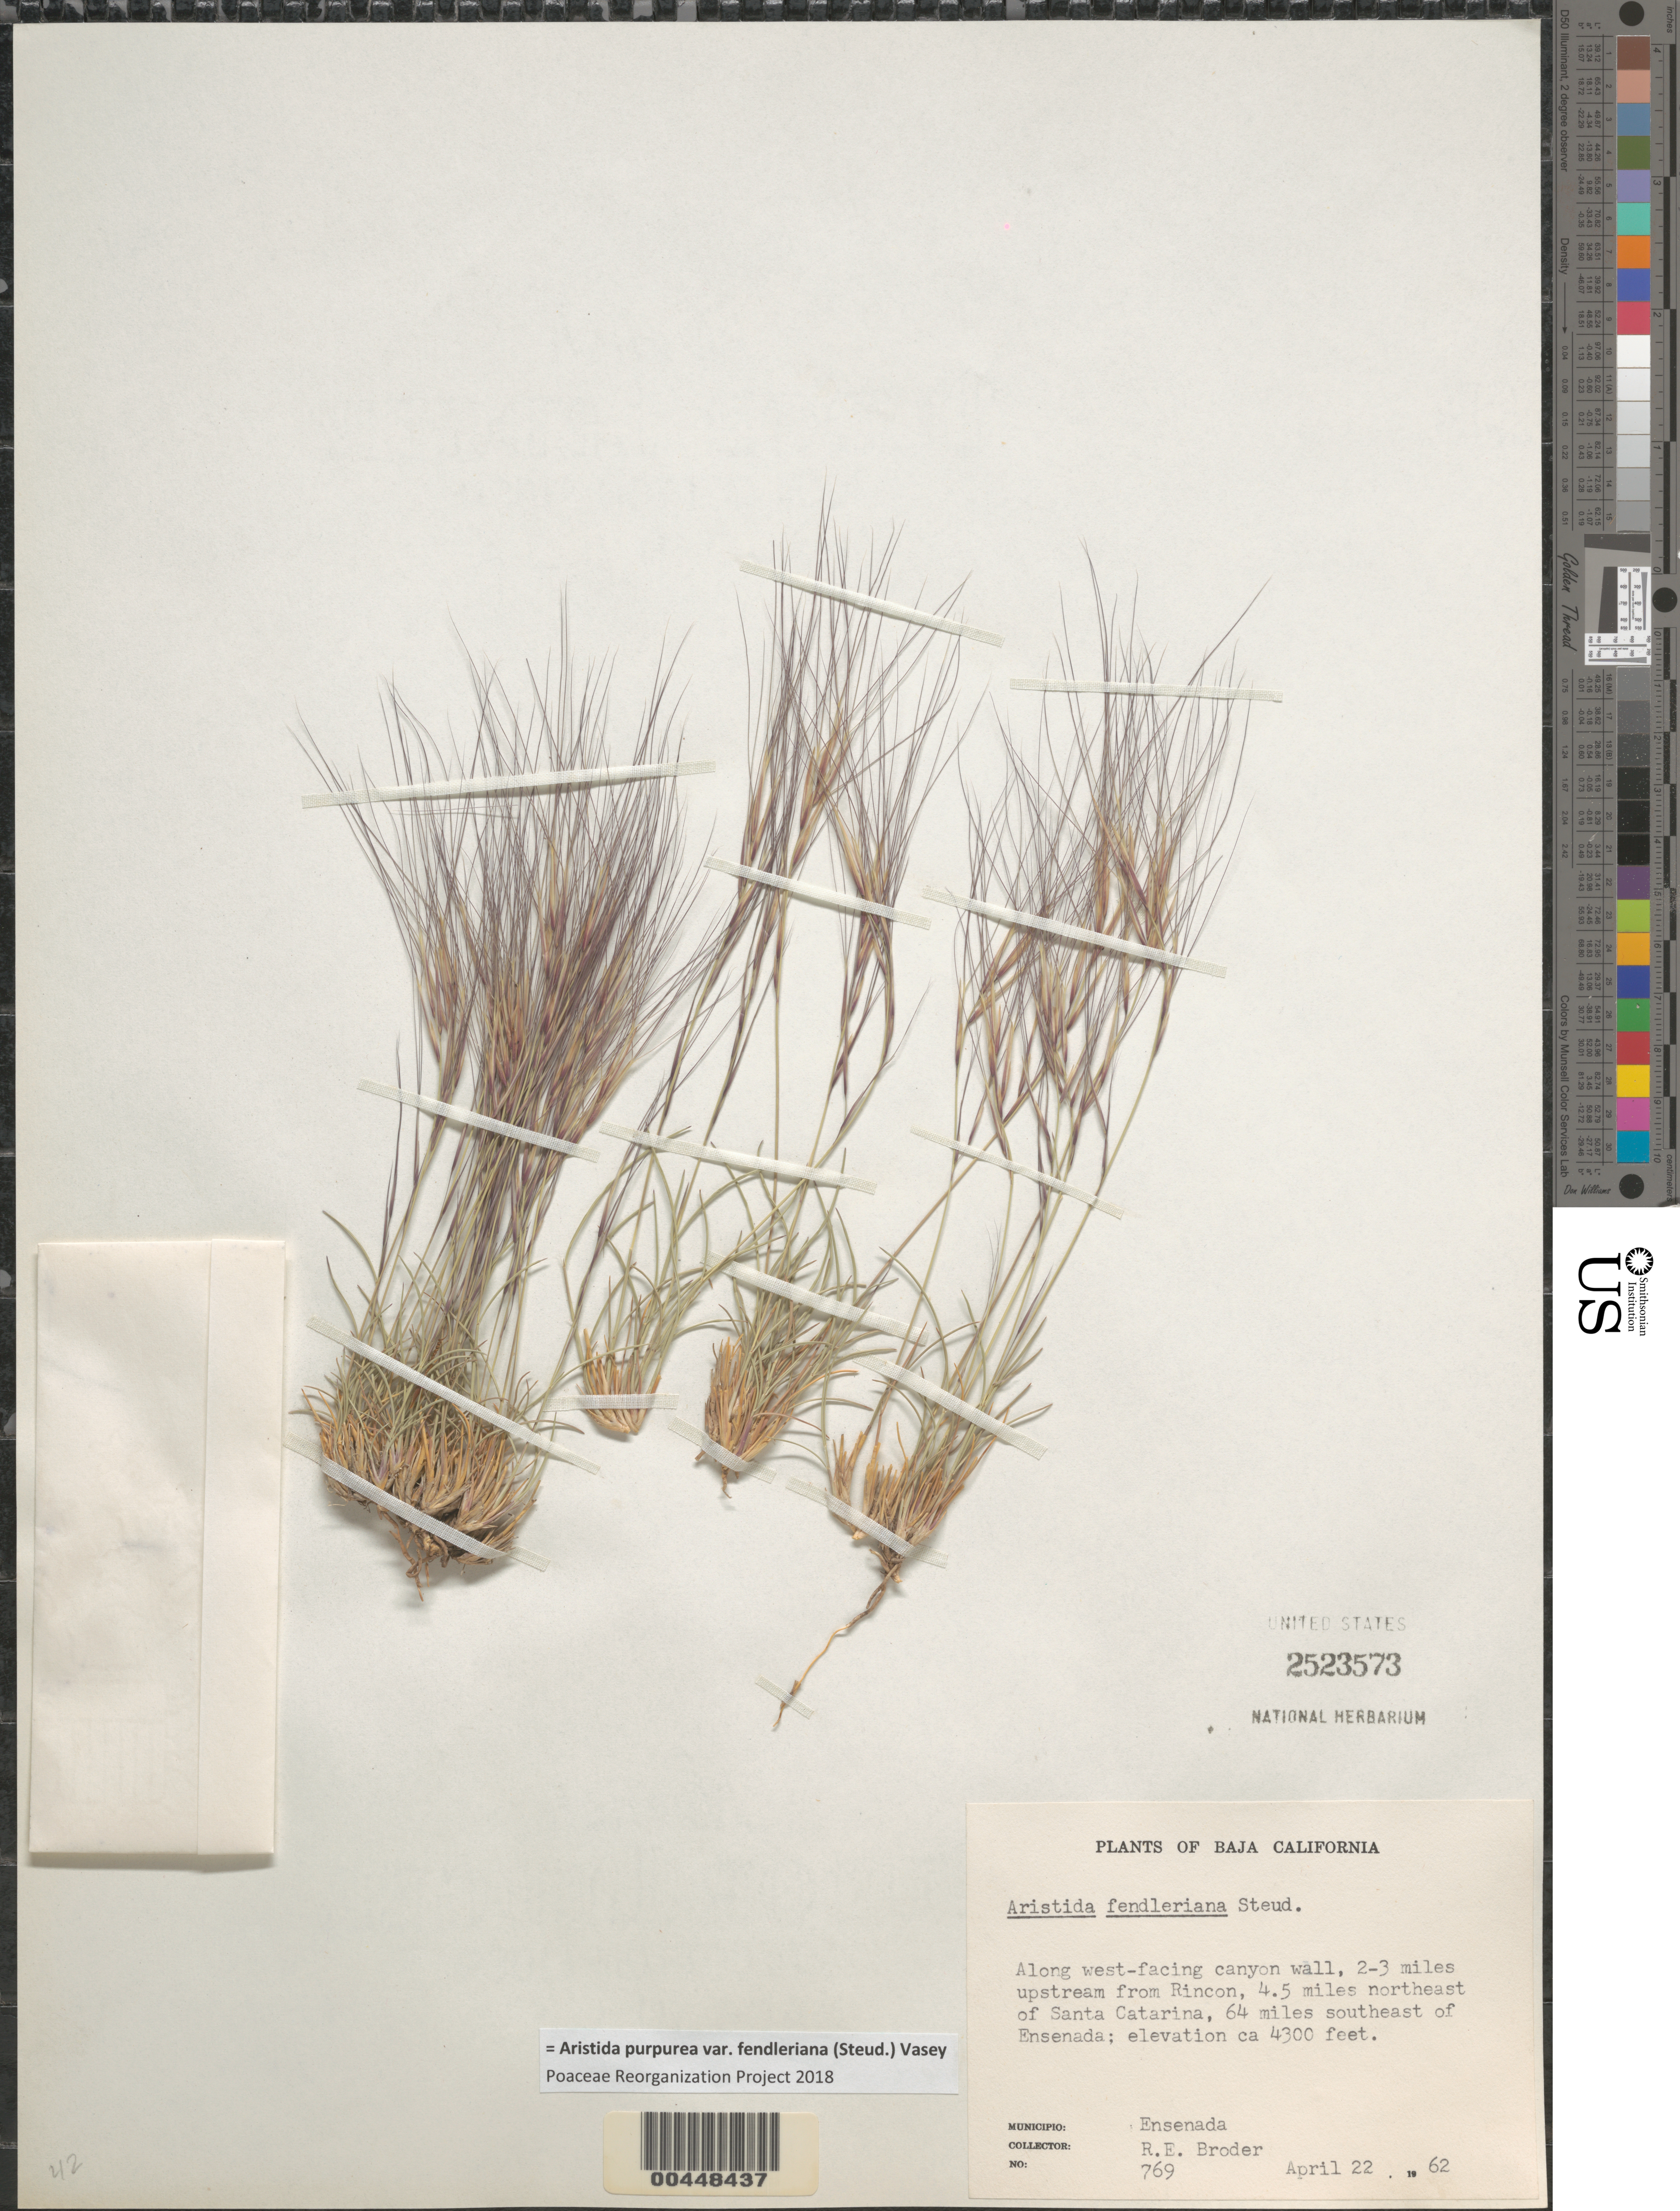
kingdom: Plantae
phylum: Tracheophyta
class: Liliopsida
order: Poales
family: Poaceae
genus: Aristida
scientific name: Aristida purpurea var. fendleriana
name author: (Steud.) Vasey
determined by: Poaceae Reorganization Project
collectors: R. Broder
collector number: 769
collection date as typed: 22 Apr 1962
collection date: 1962-04-22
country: Mexico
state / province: Baja California Norte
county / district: Ensenada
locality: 2-3 mi upstream from Rincon, 4.5 mi NE of Santa Catarina, 64 mi SE of Ensenada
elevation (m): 1311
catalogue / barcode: US 2523573